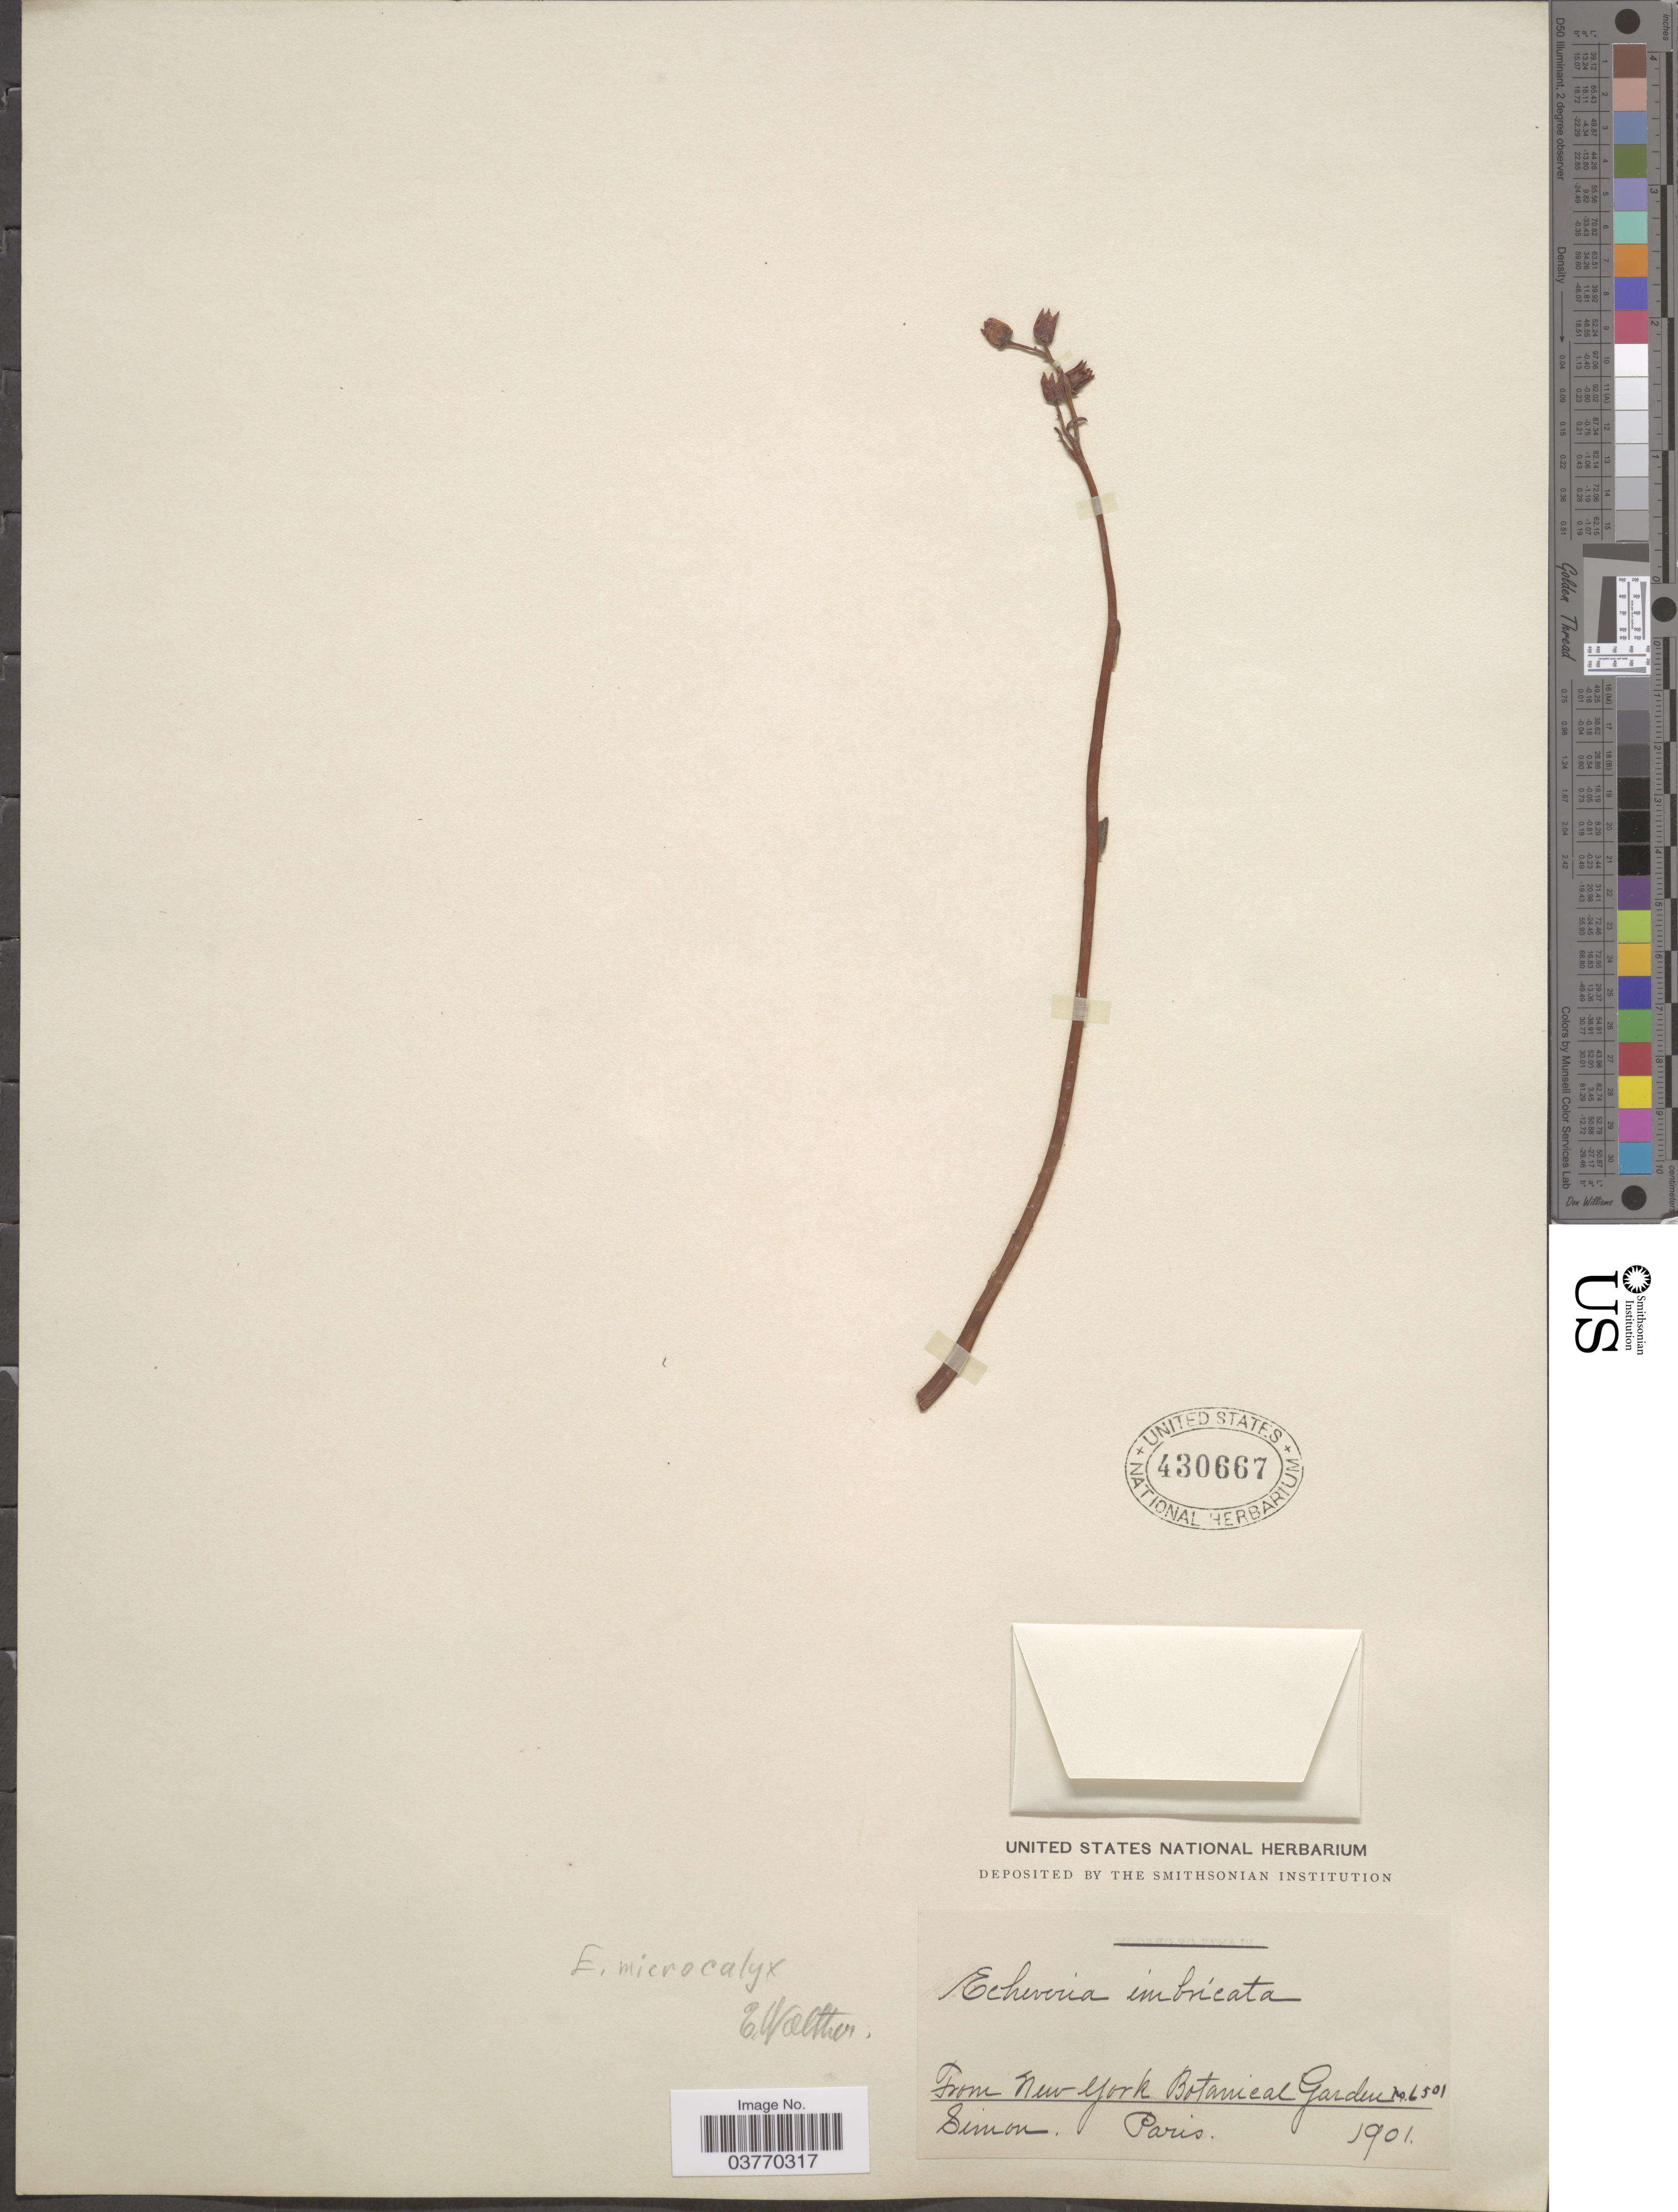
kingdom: Plantae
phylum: Tracheophyta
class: Magnoliopsida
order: Saxifragales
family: Crassulaceae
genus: Echeveria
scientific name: Echeveria microcalyx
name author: Britton & Rose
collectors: -- Simon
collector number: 6501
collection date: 1901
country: United States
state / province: New York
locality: New York Botanical Garden.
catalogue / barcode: US 430667